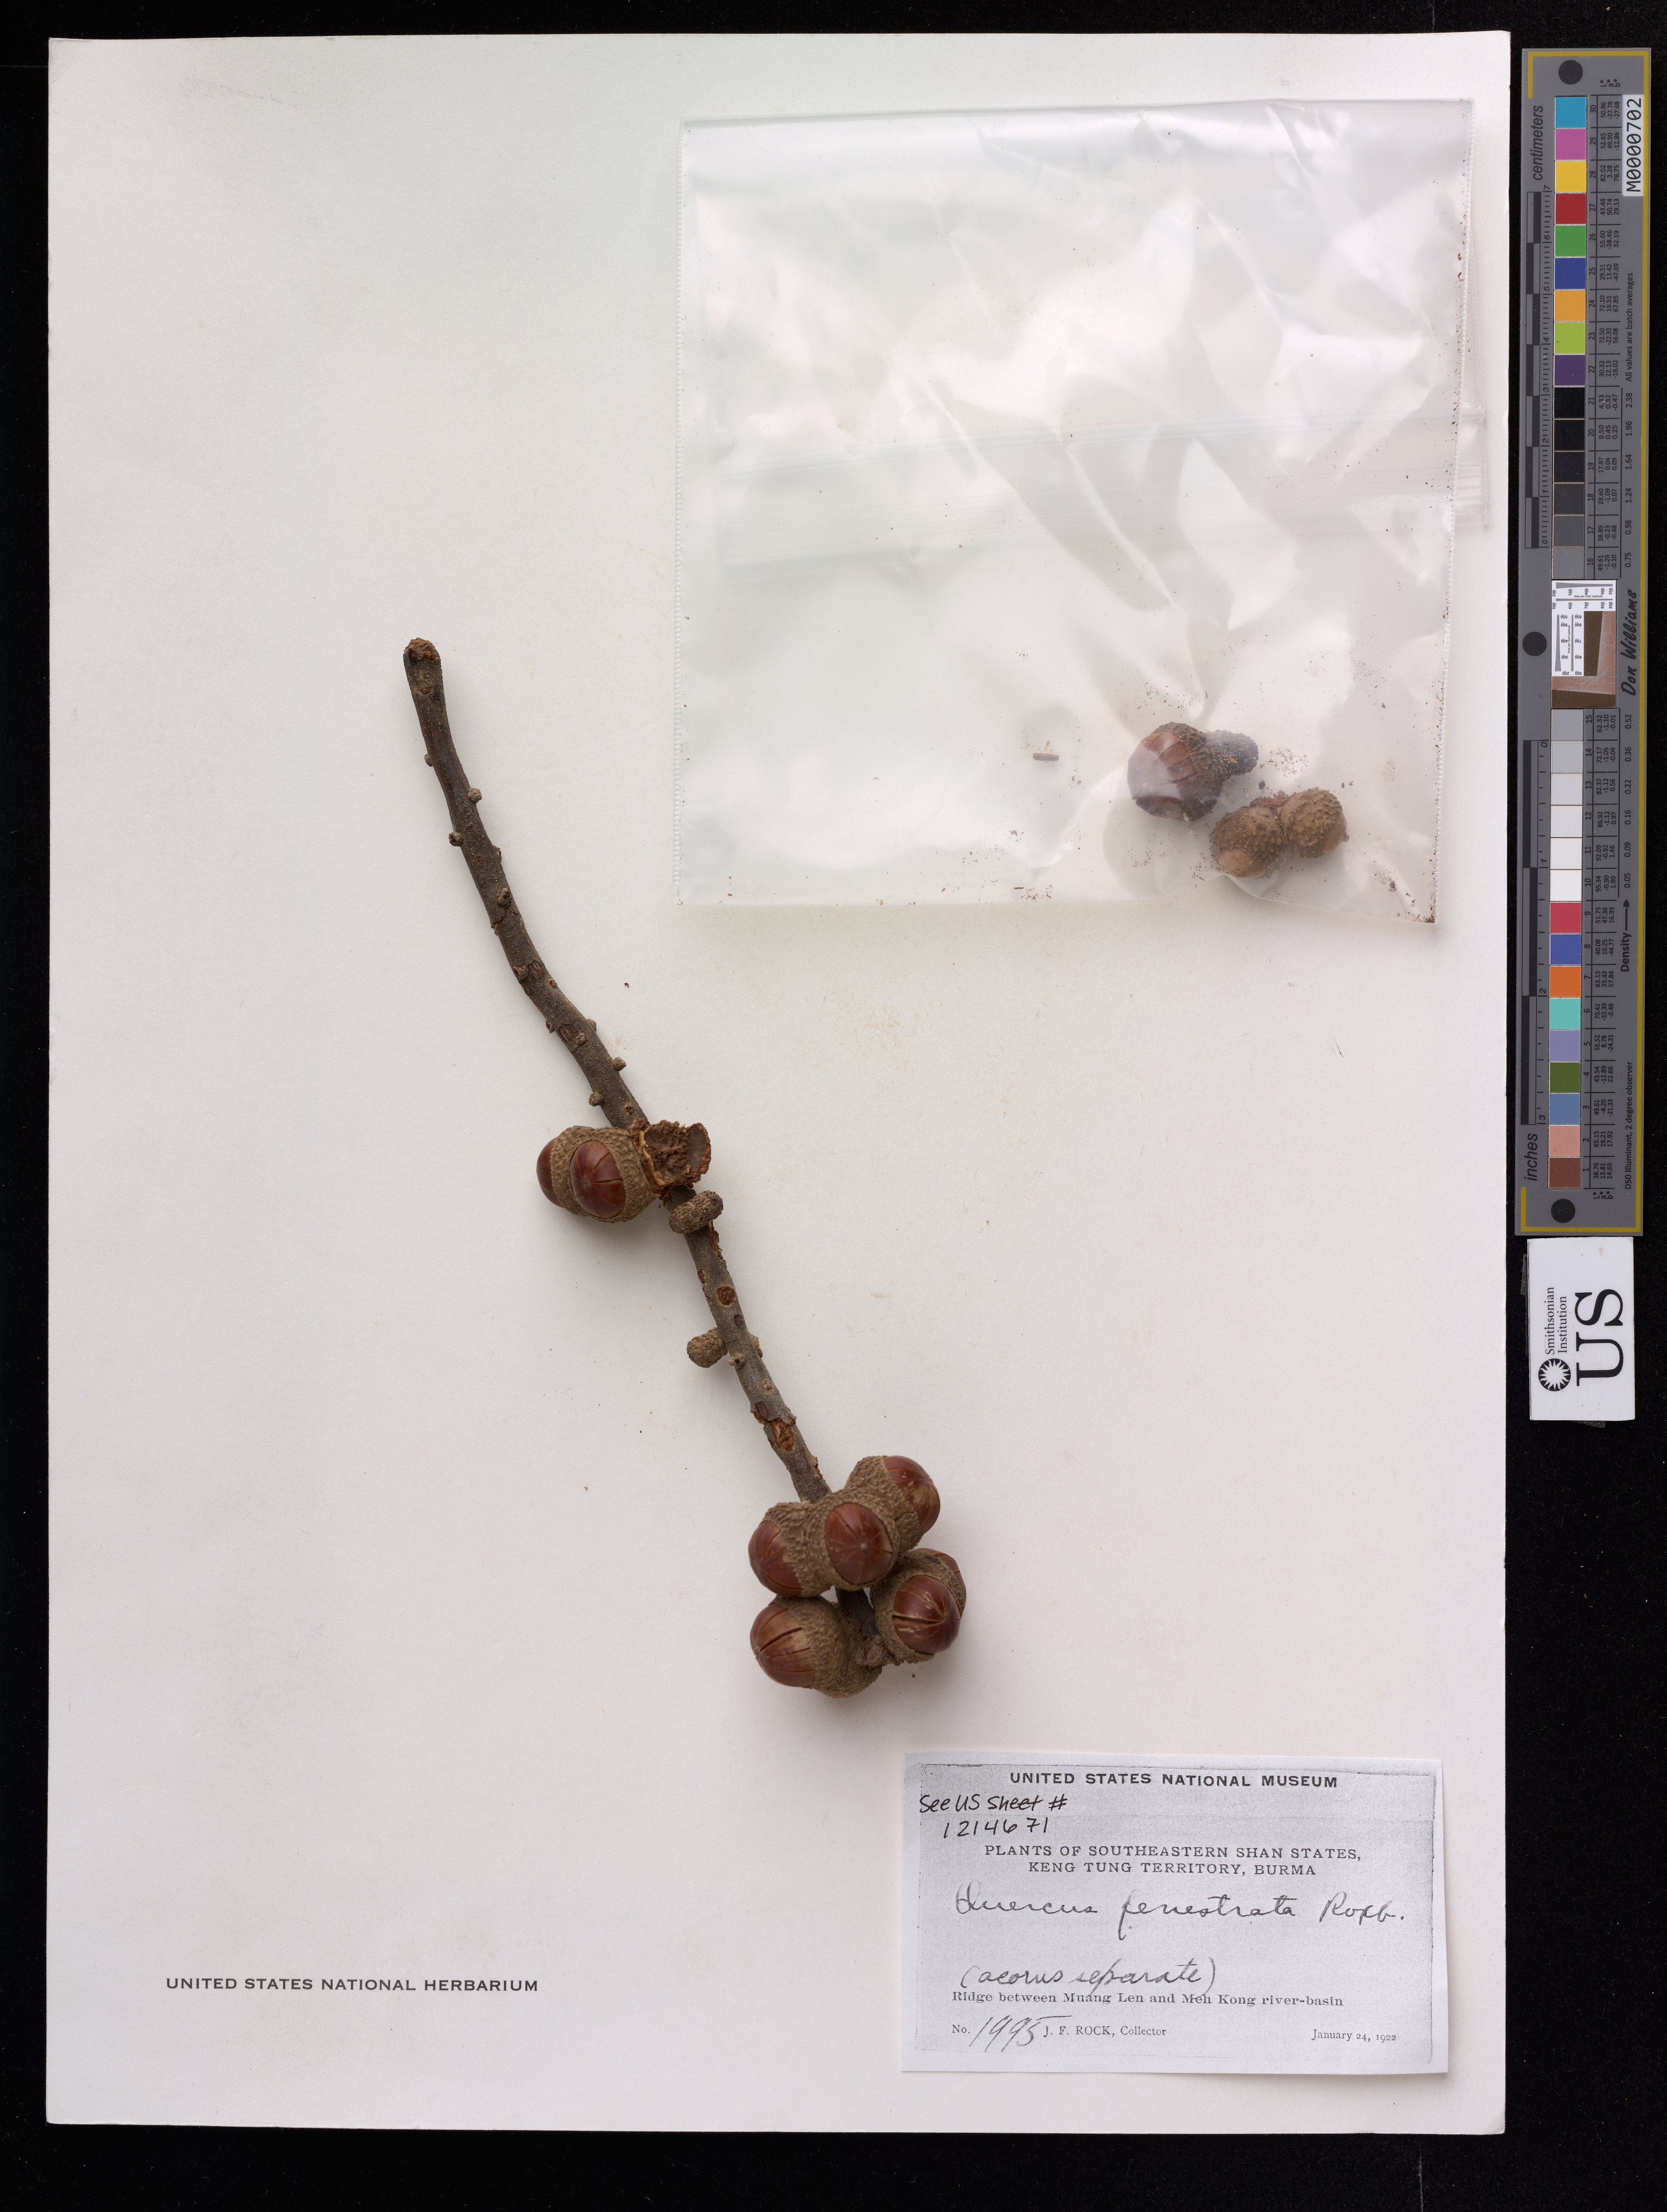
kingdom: Plantae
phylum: Tracheophyta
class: Magnoliopsida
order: Fagales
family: Fagaceae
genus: Lithocarpus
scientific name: Lithocarpus fenestratus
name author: (Roxb.) Rehder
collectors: J. F. Rock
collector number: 1995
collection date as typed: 24 Jan 1922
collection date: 1922-01-24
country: Myanmar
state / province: Shan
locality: Keng Tung Territory, ridge between Muang Len and Meh Lui Kong river basin.